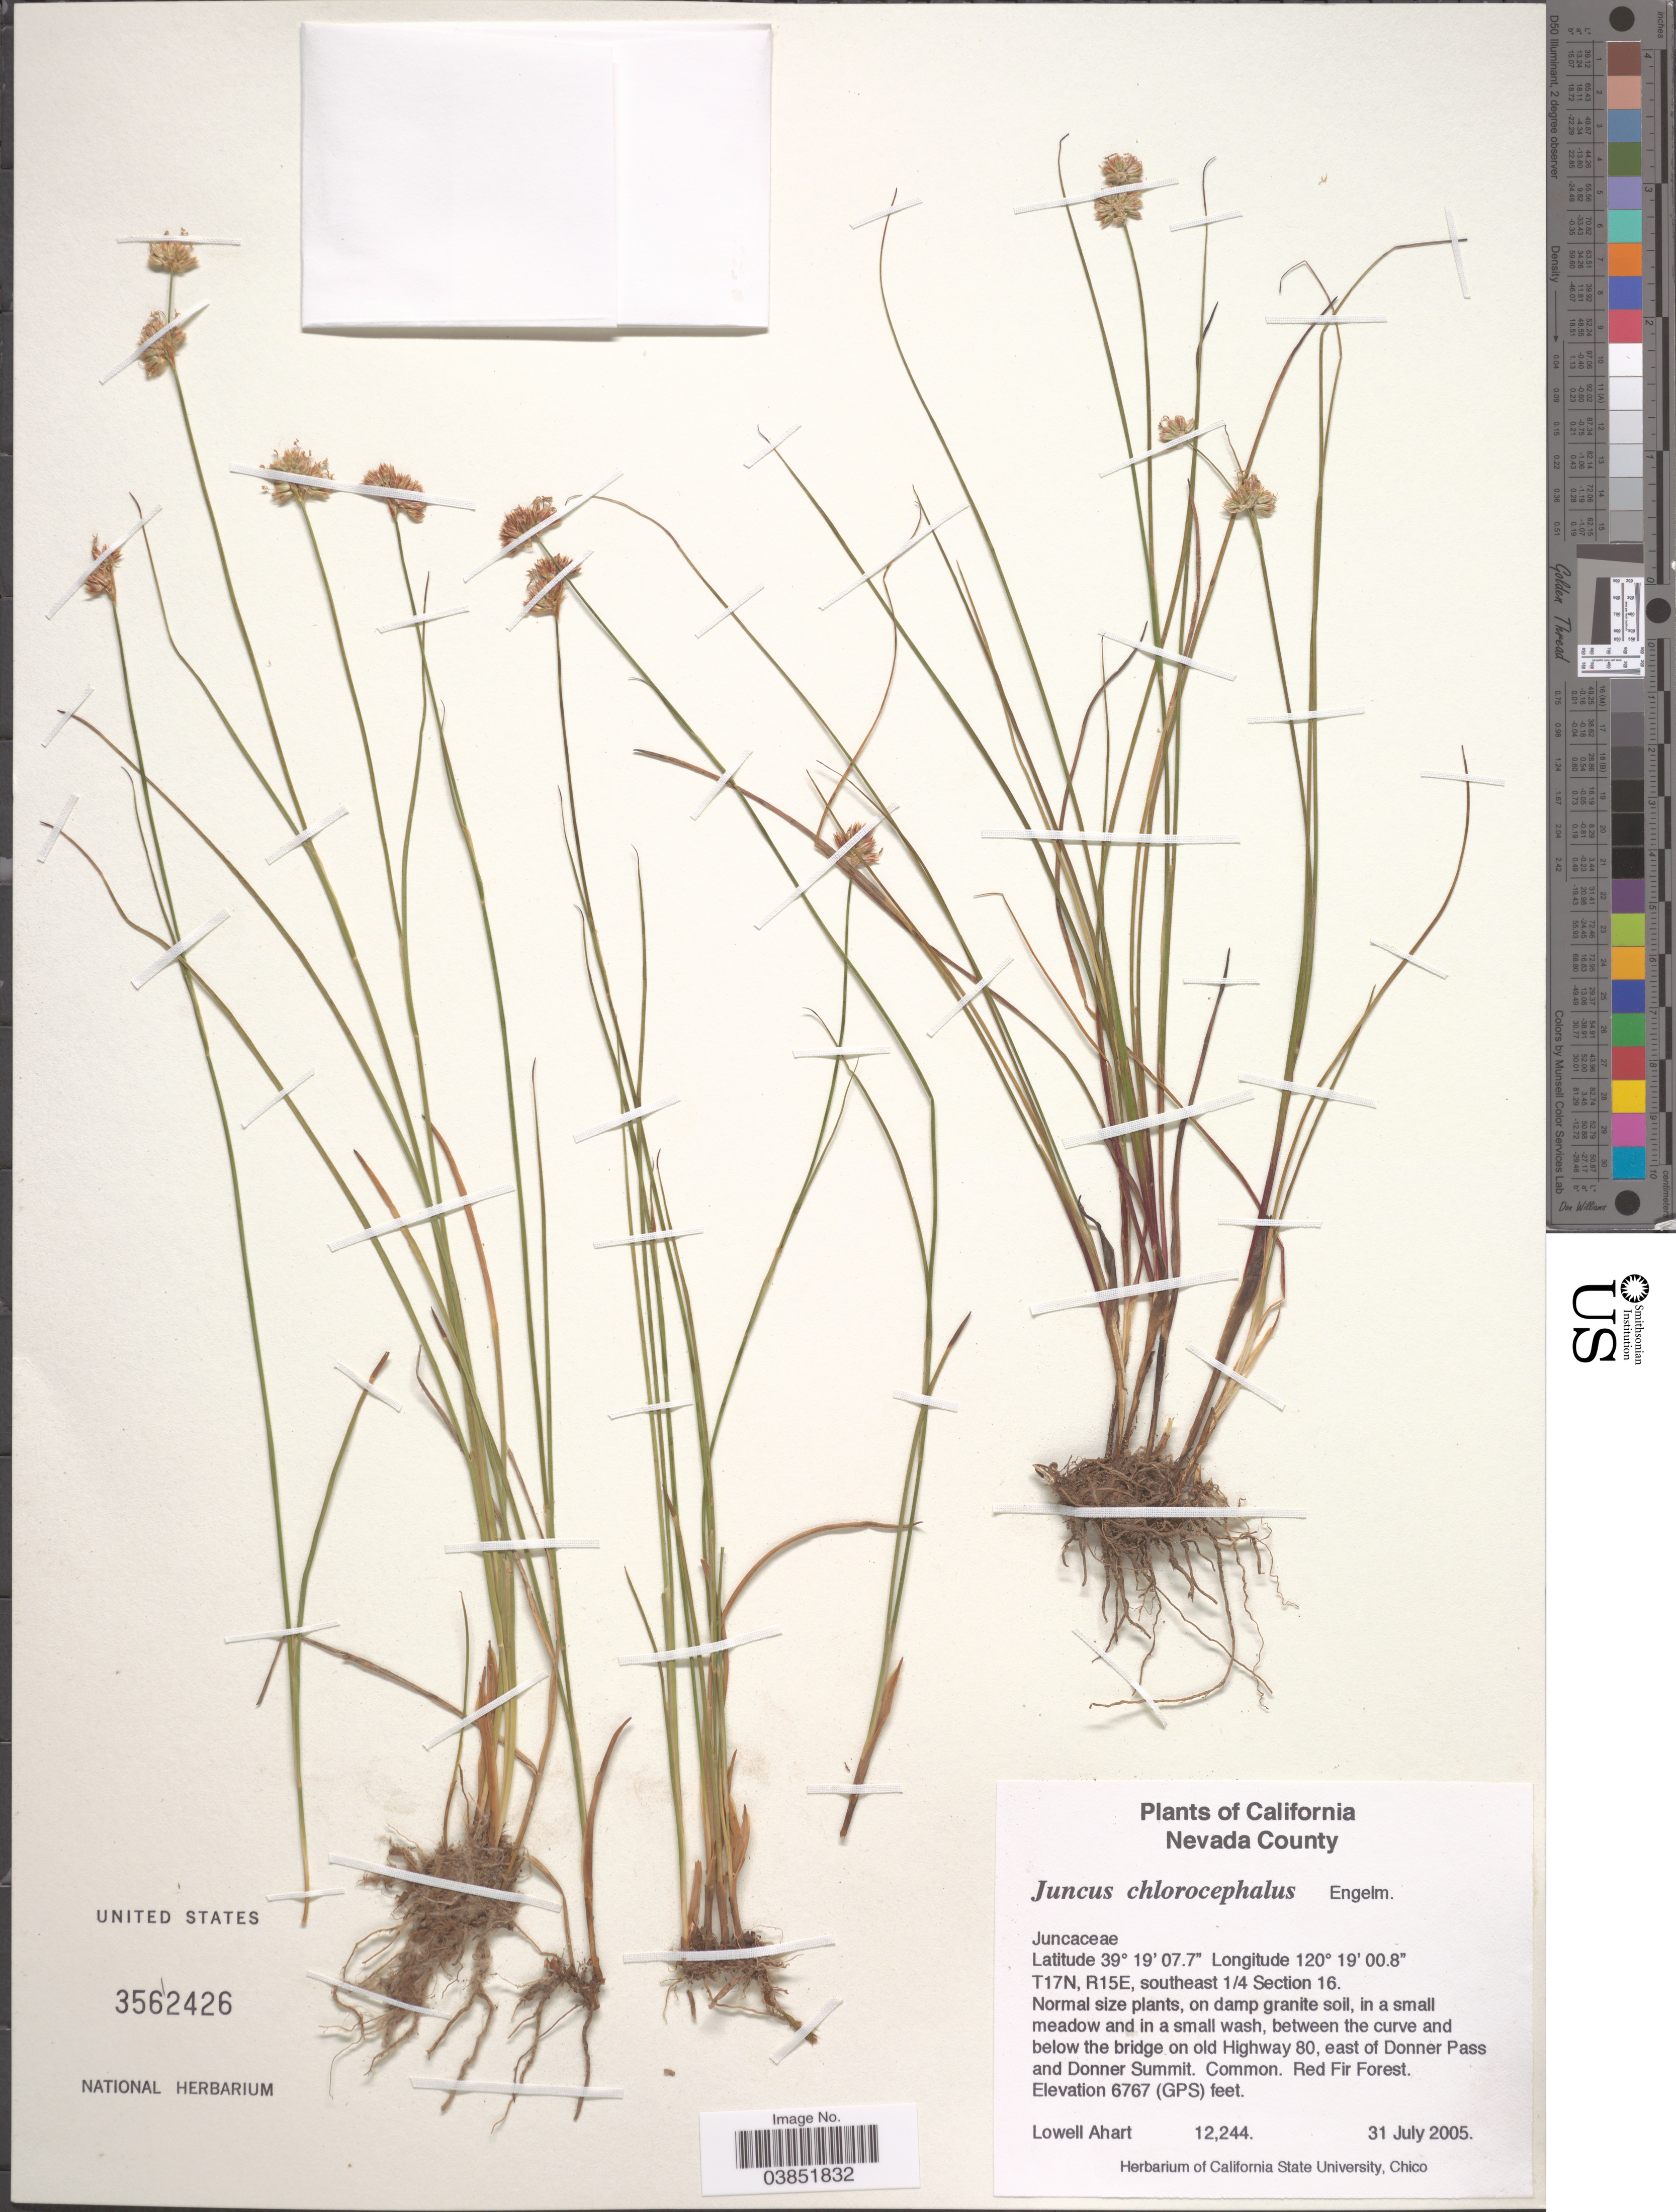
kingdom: Plantae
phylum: Tracheophyta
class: Liliopsida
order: Poales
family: Juncaceae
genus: Juncus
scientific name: Juncus chlorocephalus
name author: Engelm.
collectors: L. Ahart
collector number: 12244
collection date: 2005-07-31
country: United States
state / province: California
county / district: Nevada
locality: Nevada County. T17N, R15E, southeast ¼ Section 16. In a small meadow and in a small wash, between the curve and below the bridge on old Highway 80, east of Donner Pass and Donner Summit.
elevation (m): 2063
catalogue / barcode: US 3562426